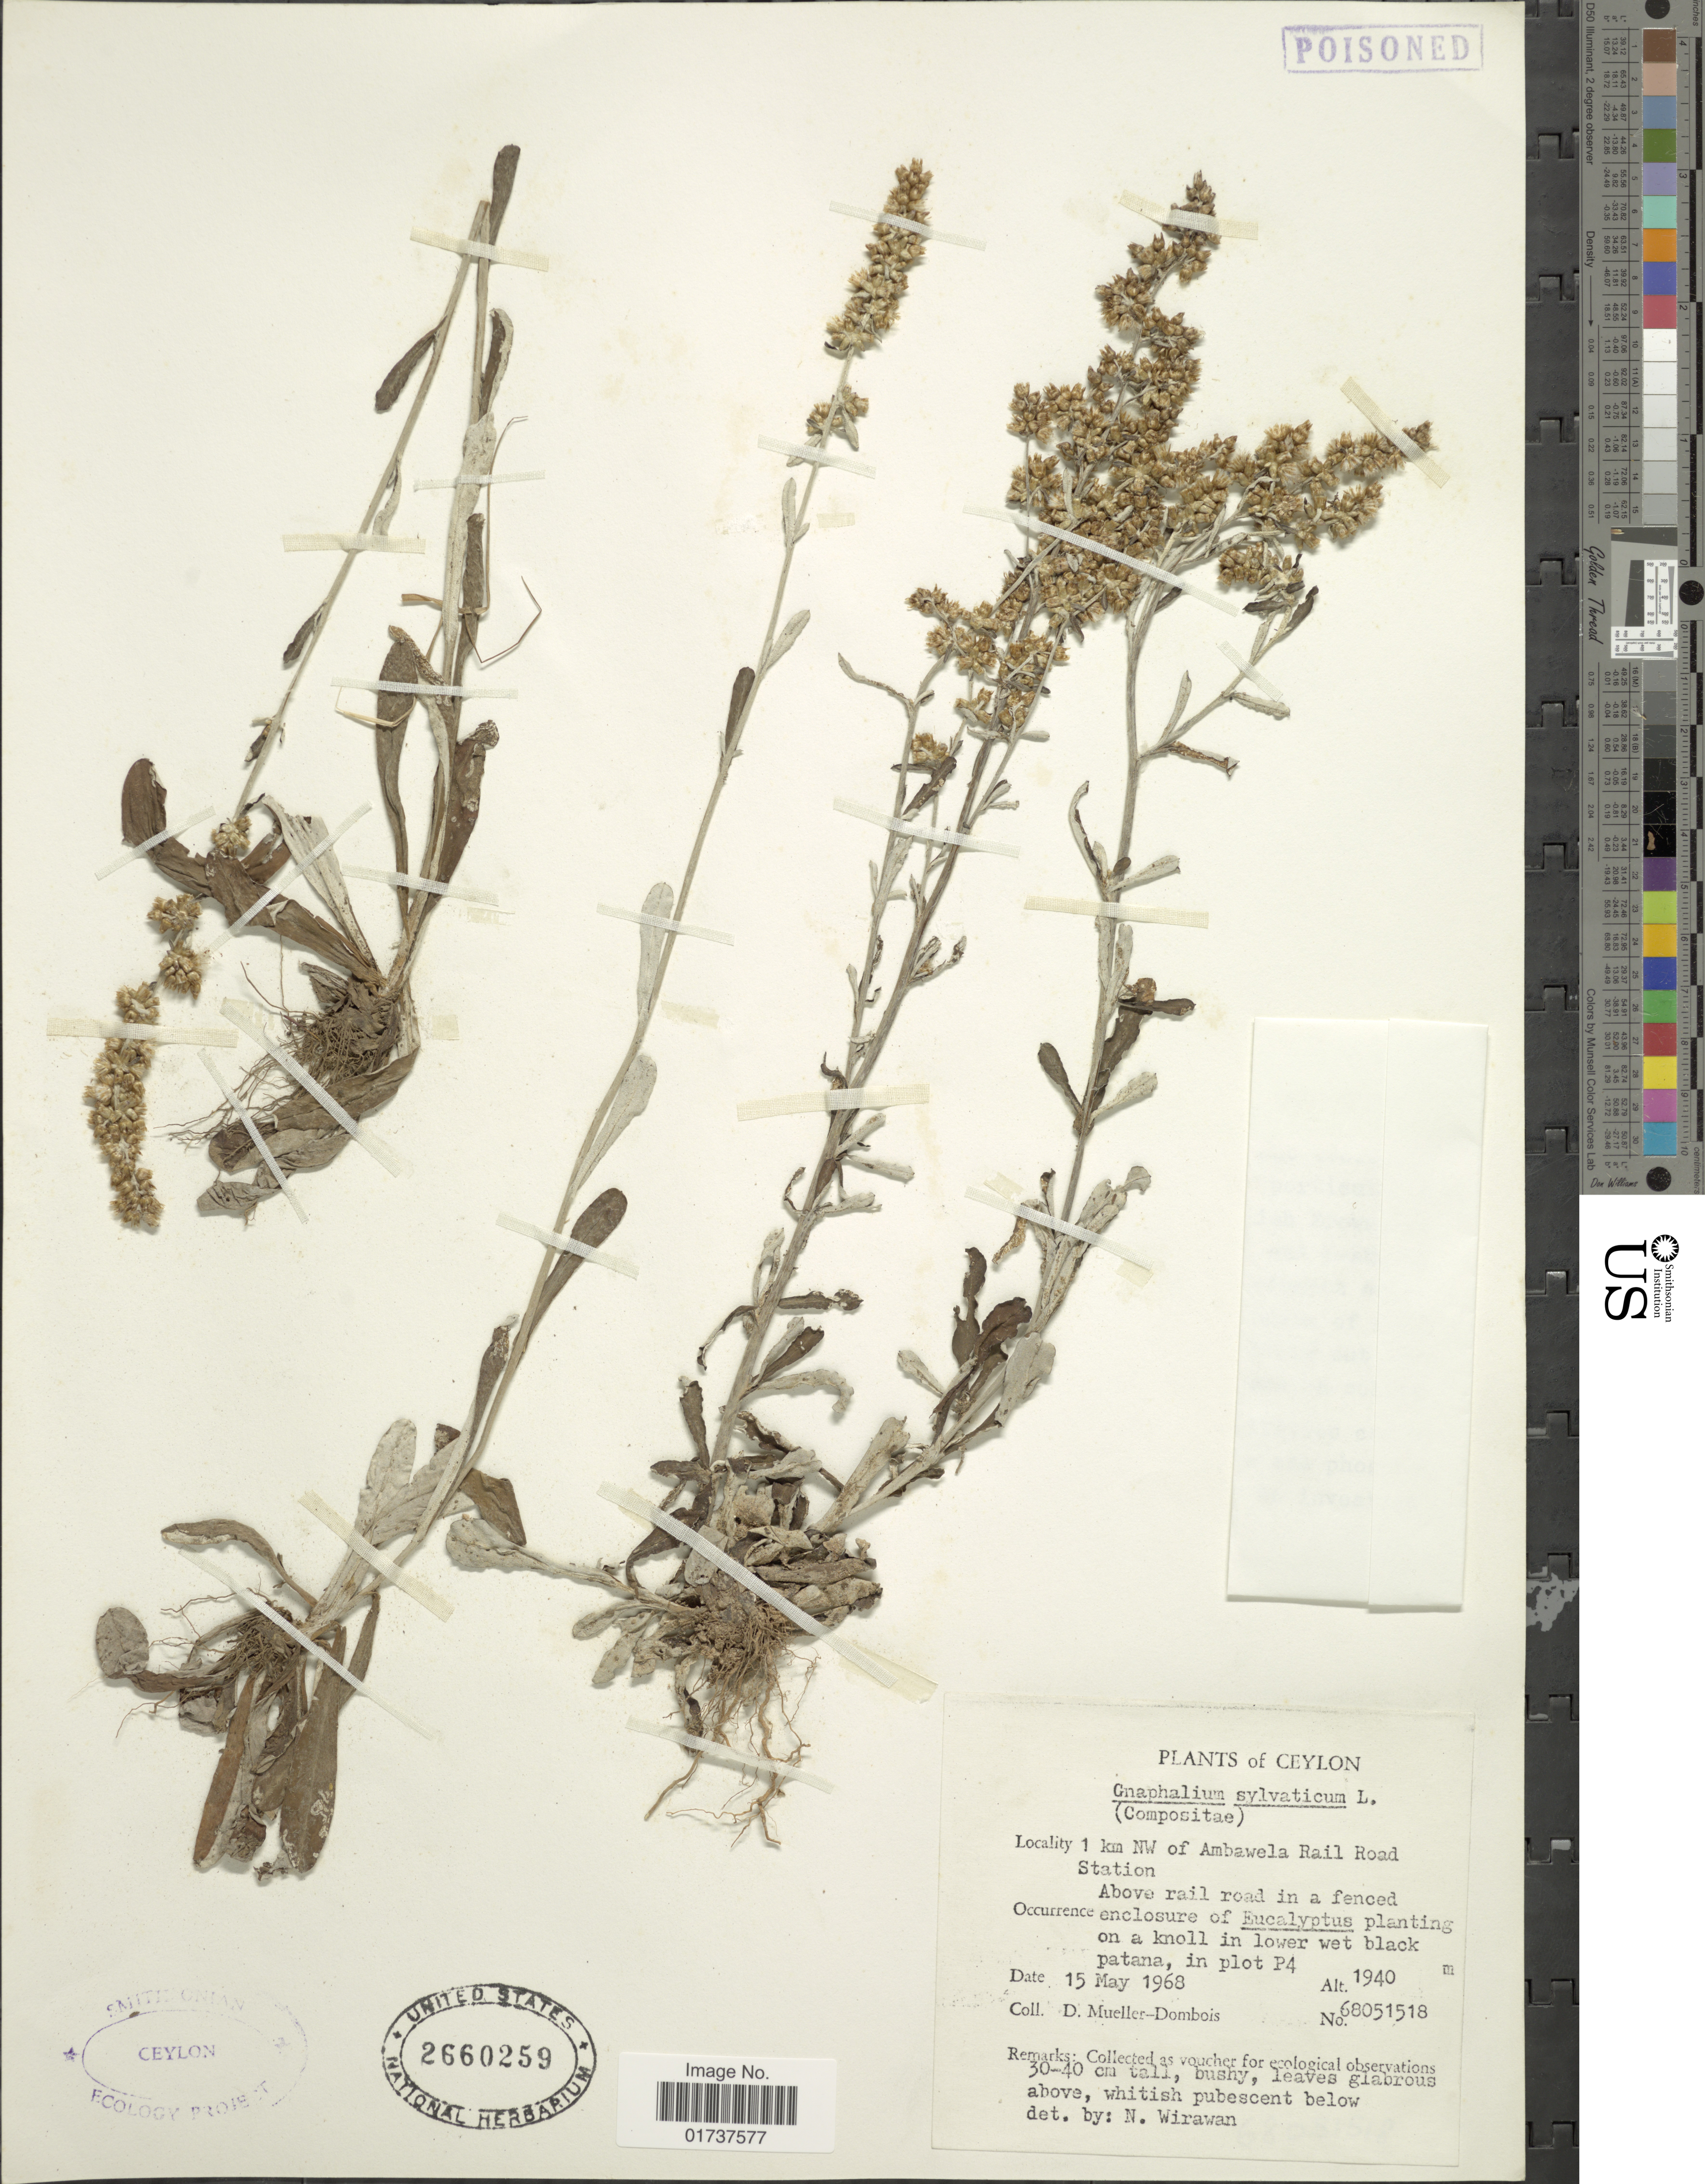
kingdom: Plantae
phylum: Tracheophyta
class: Magnoliopsida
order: Asterales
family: Asteraceae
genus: Gnaphalium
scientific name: Gnaphalium sylvaticum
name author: L.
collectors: D. Mueller-Dombois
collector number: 68051518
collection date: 1968-05-15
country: Sri Lanka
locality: Ceylon, 1 km NW of Ambawela Rail Road Station, Above rail road in a fenced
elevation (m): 1940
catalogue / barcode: US 2660259